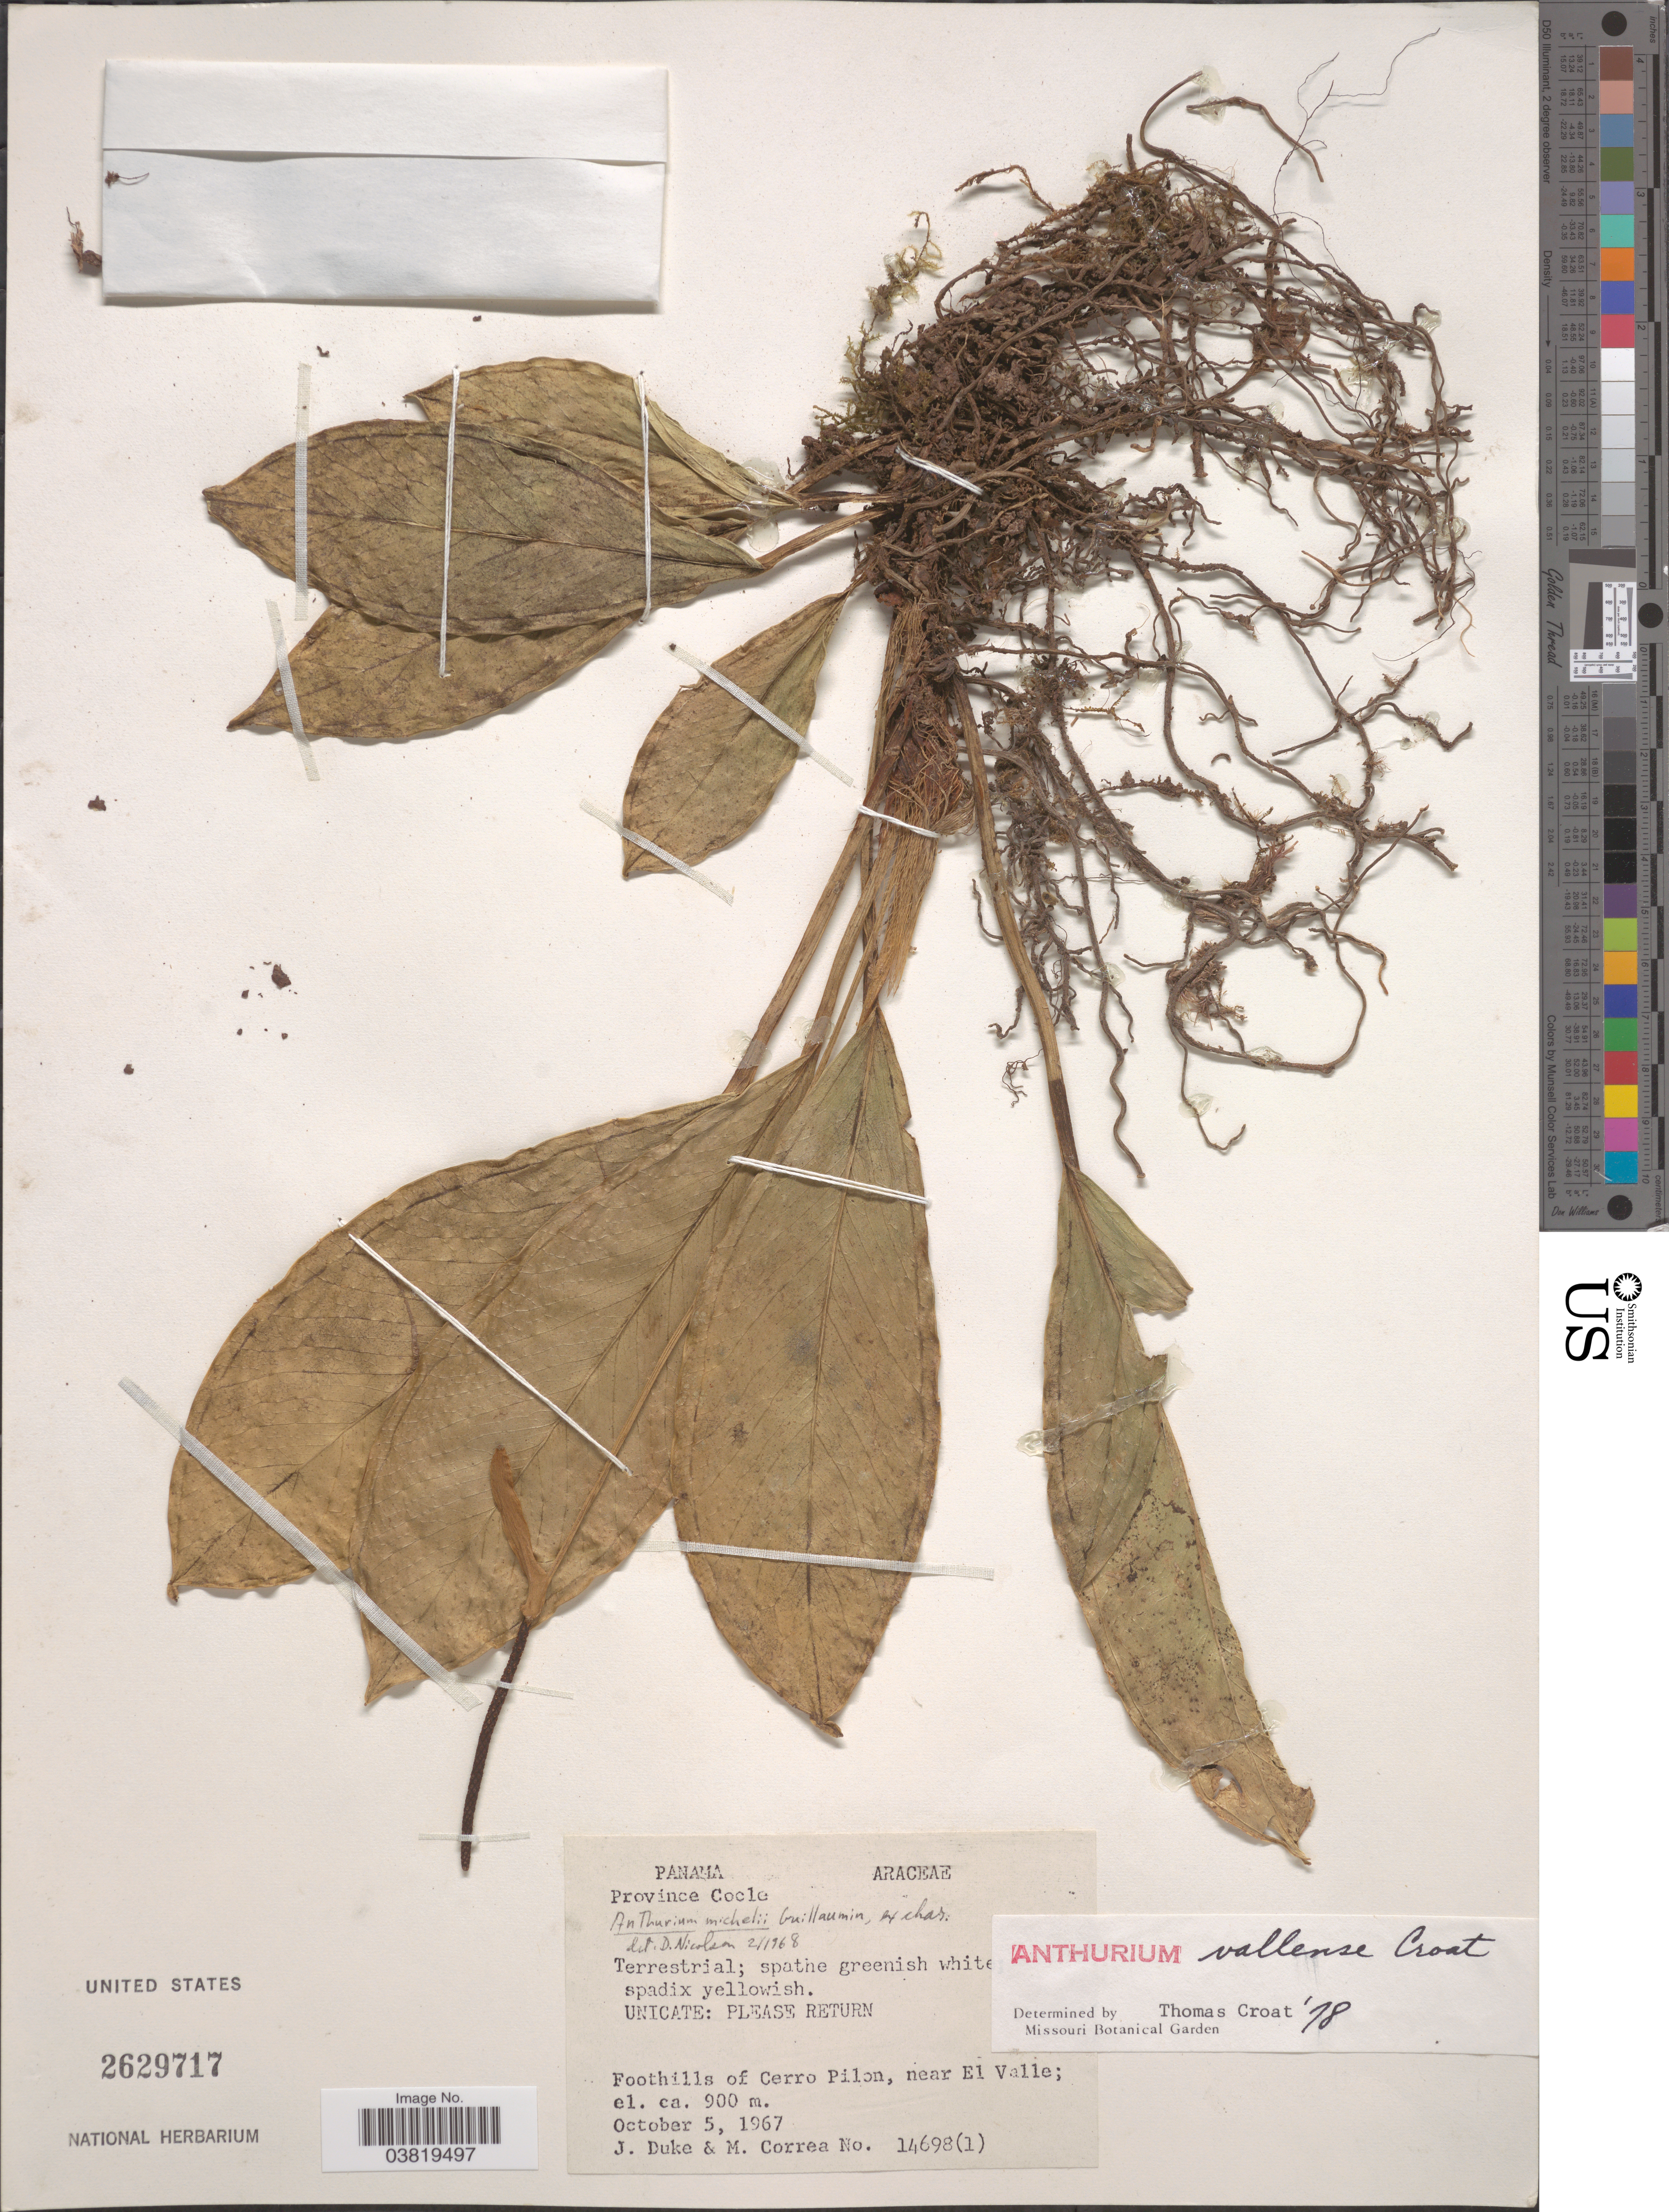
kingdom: Plantae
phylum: Tracheophyta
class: Liliopsida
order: Alismatales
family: Araceae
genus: Anthurium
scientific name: Anthurium vallense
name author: Croat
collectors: J. Duke & M. Correa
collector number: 14698(1)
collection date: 1967-10-05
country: Panama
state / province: Cocle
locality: Foothills of Cerro Pilon, near El Valle.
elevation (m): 900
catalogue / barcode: US 2629717